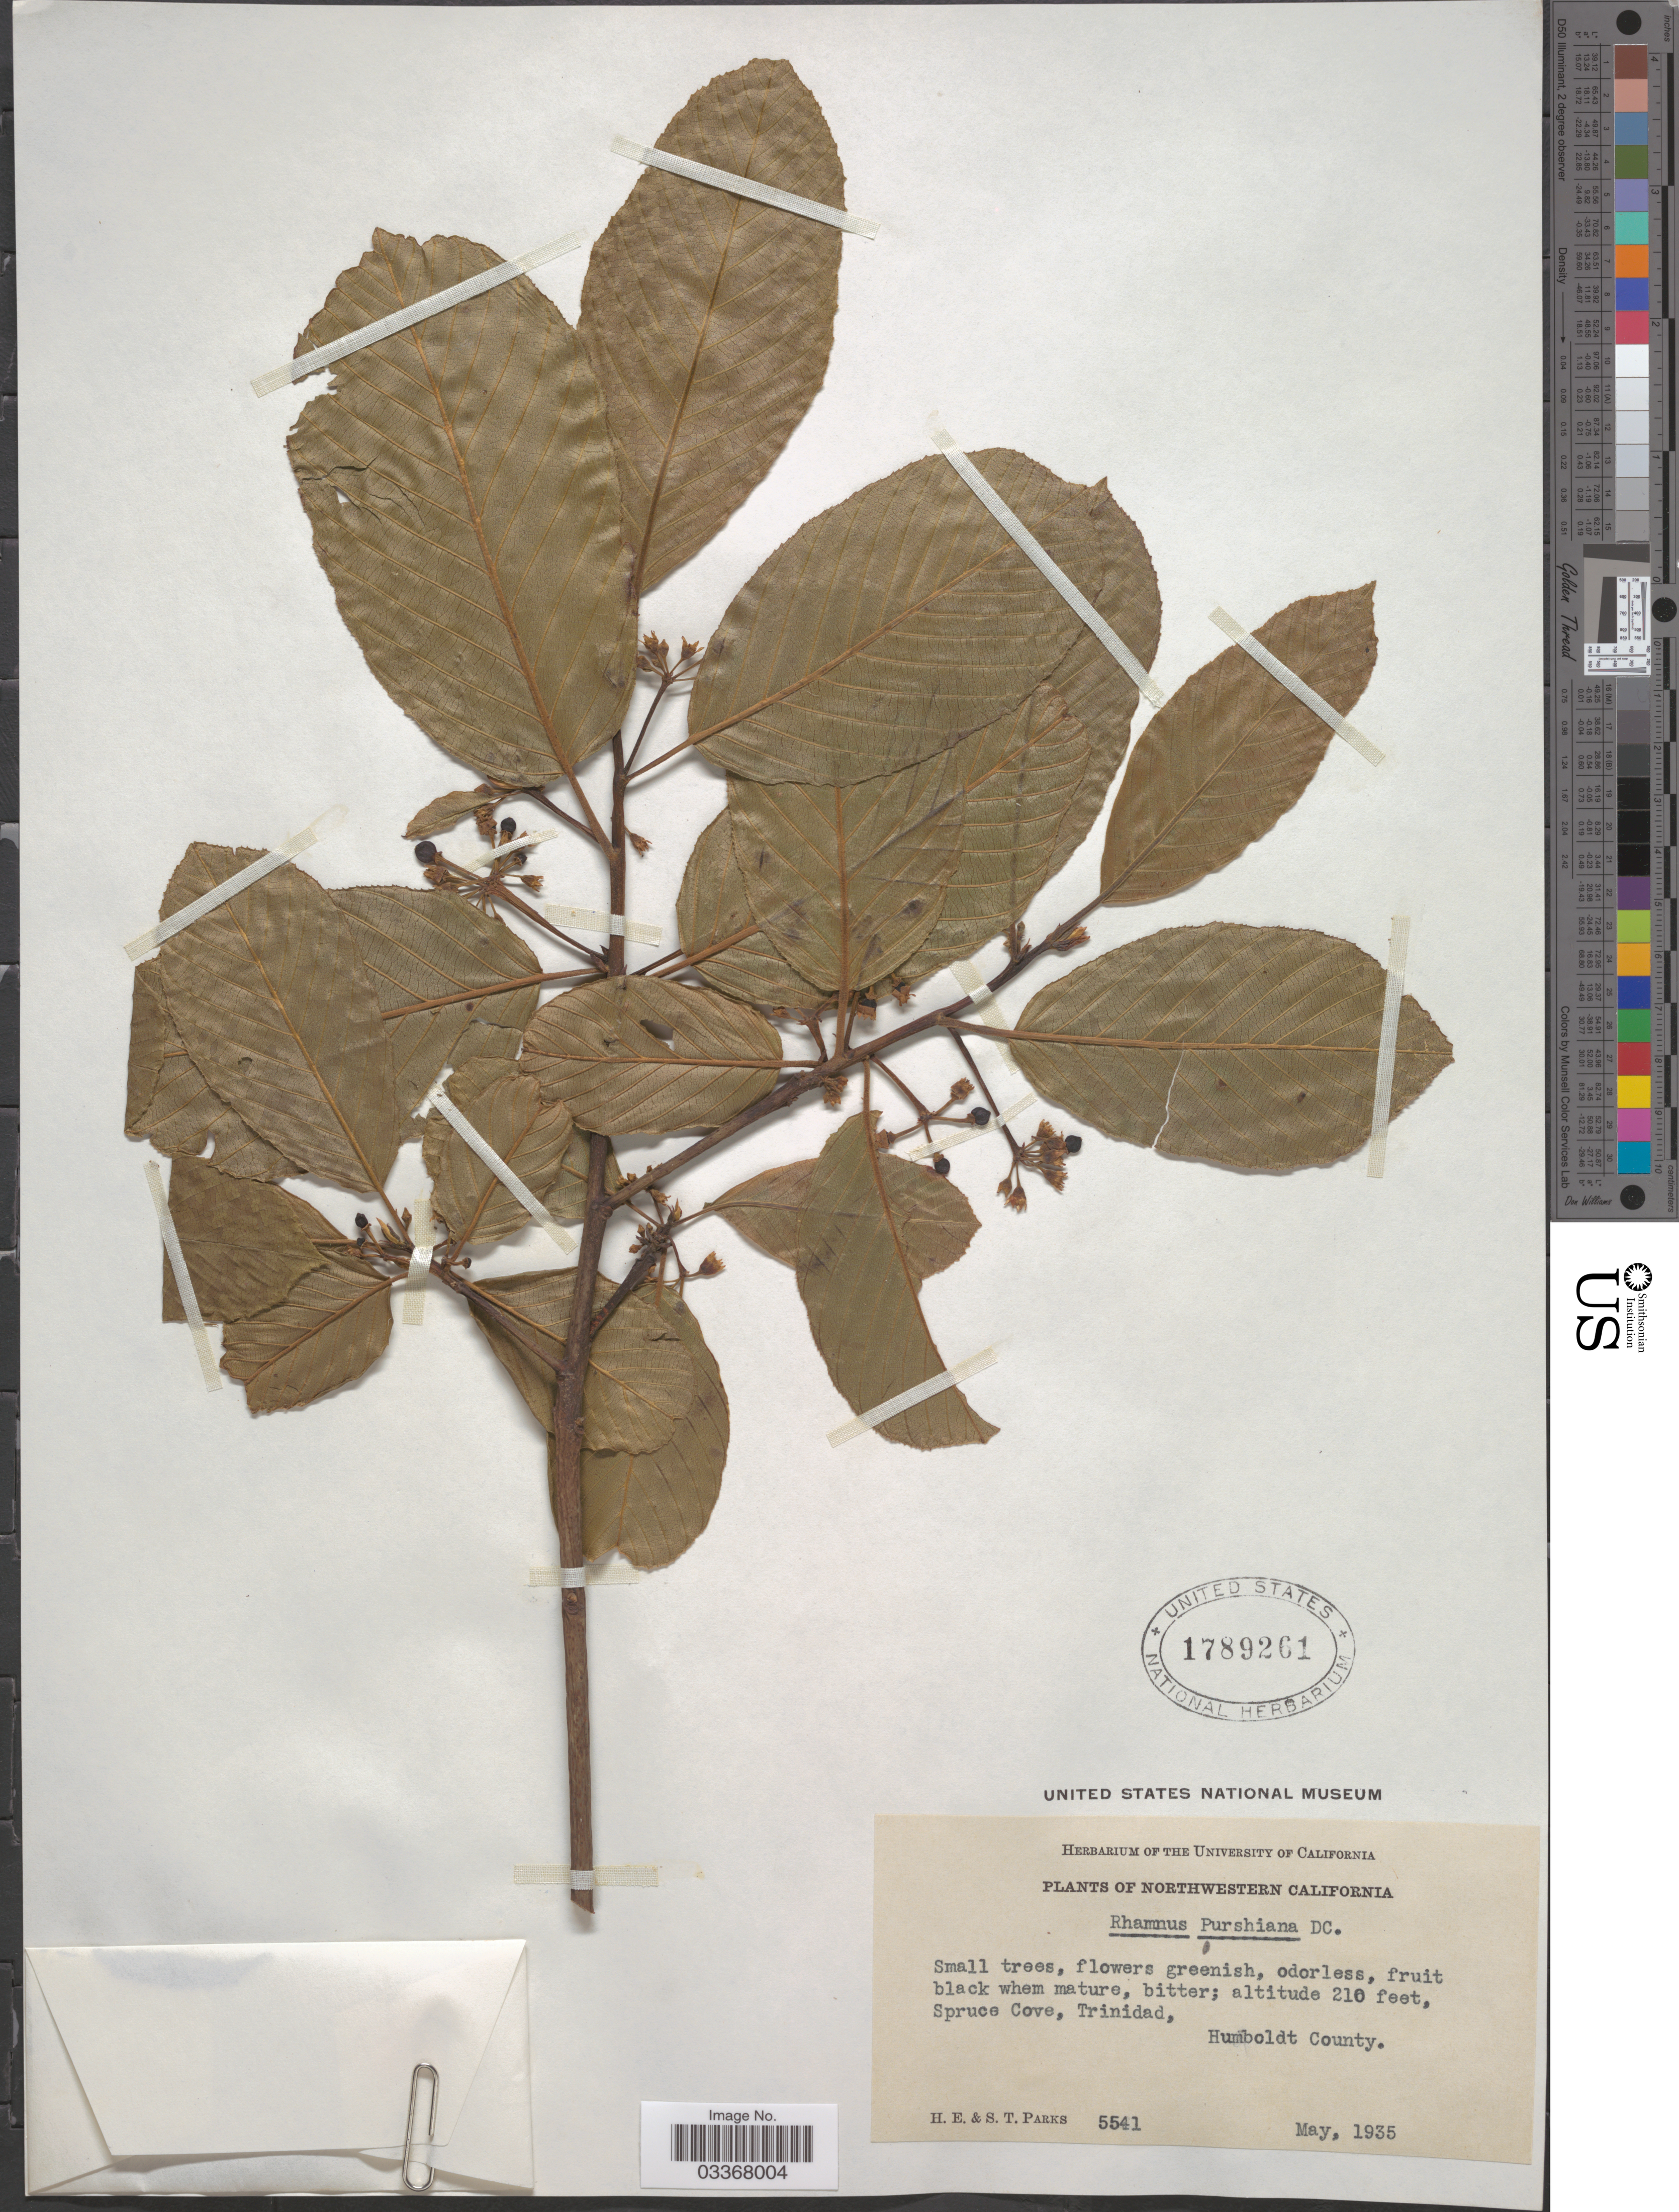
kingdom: Plantae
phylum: Tracheophyta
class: Magnoliopsida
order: Rosales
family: Rhamnaceae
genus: Frangula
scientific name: Frangula purshiana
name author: (DC.) A. Gray ex J.G. Cooper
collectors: H. E. Parks & S. Parks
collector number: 5541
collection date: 1935-05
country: United States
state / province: California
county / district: Humboldt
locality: Northwestern California, Spruce Cove, Trinidad, Humboldt County.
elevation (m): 64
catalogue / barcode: US 1789261